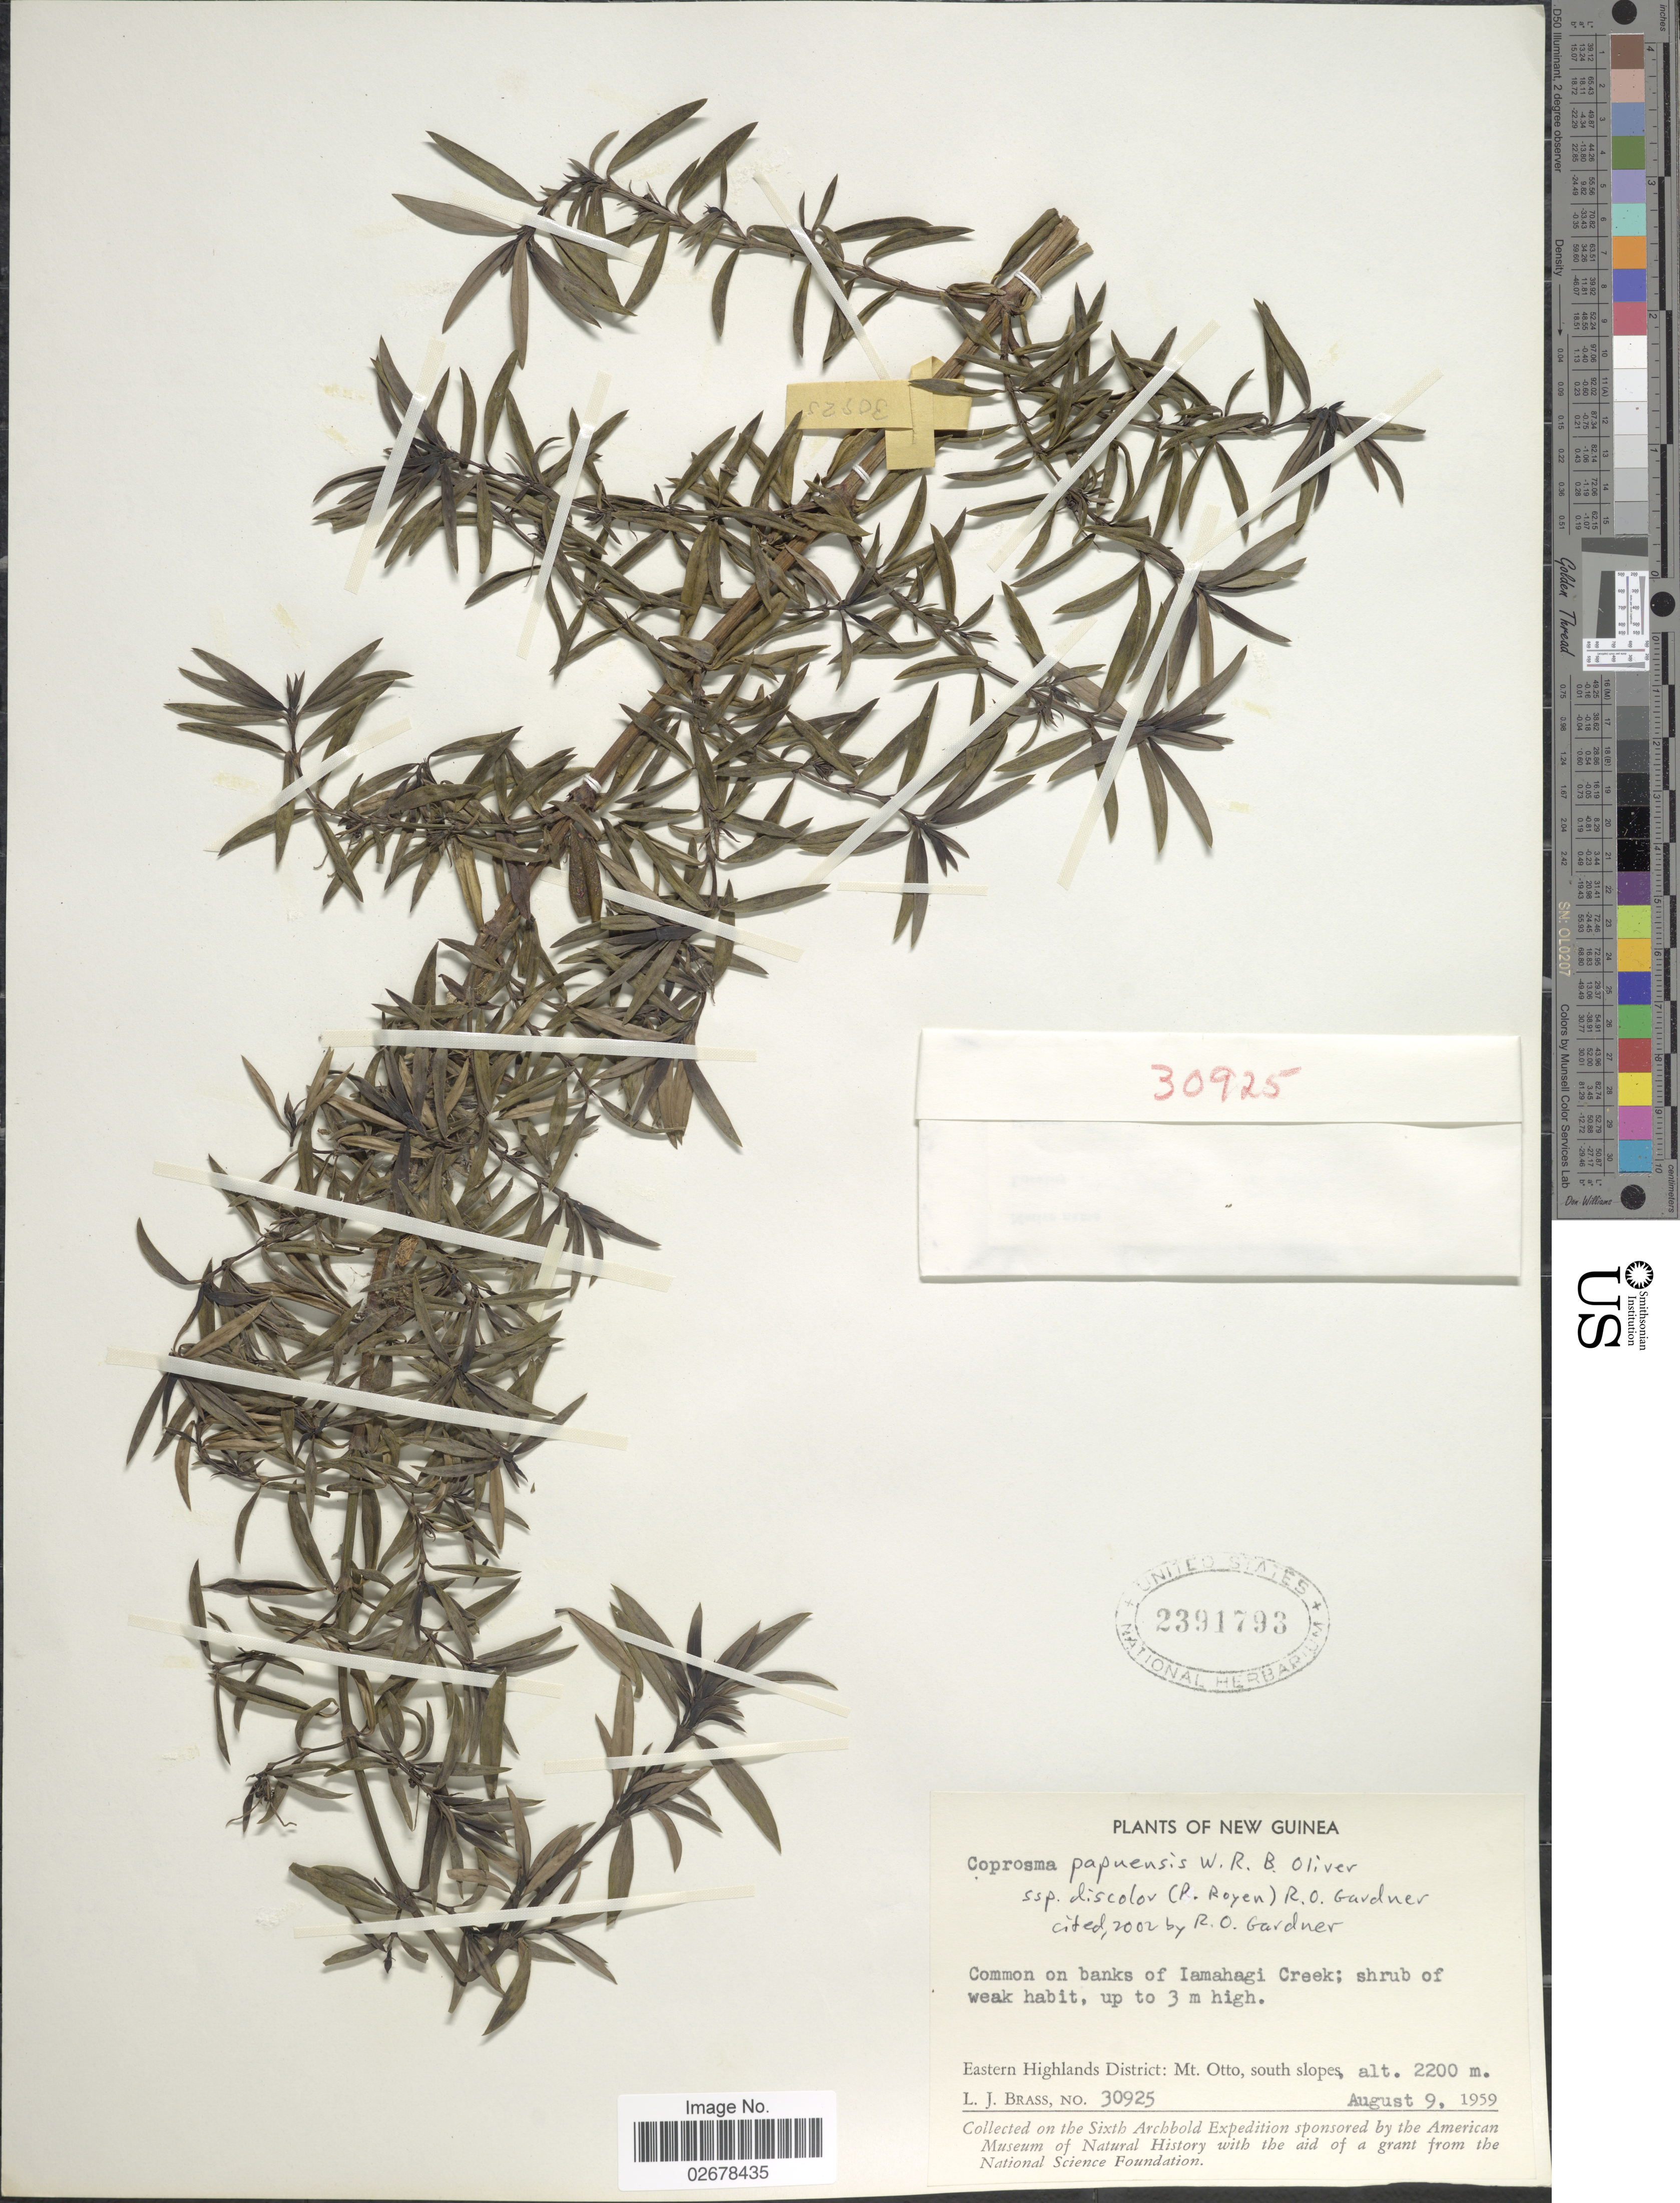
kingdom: Plantae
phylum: Tracheophyta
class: Magnoliopsida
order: Gentianales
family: Rubiaceae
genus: Coprosma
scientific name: Coprosma papuensis subsp. discolor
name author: (P. Royen) R.O. Gardner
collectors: L. J. Brass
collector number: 30925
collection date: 1959-08-09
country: Papua New Guinea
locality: New Guinea, common on banks of Iamahagi Creek, Eastern Highlands District: Mt. Otto, south slopes.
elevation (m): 2200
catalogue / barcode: US 2391793